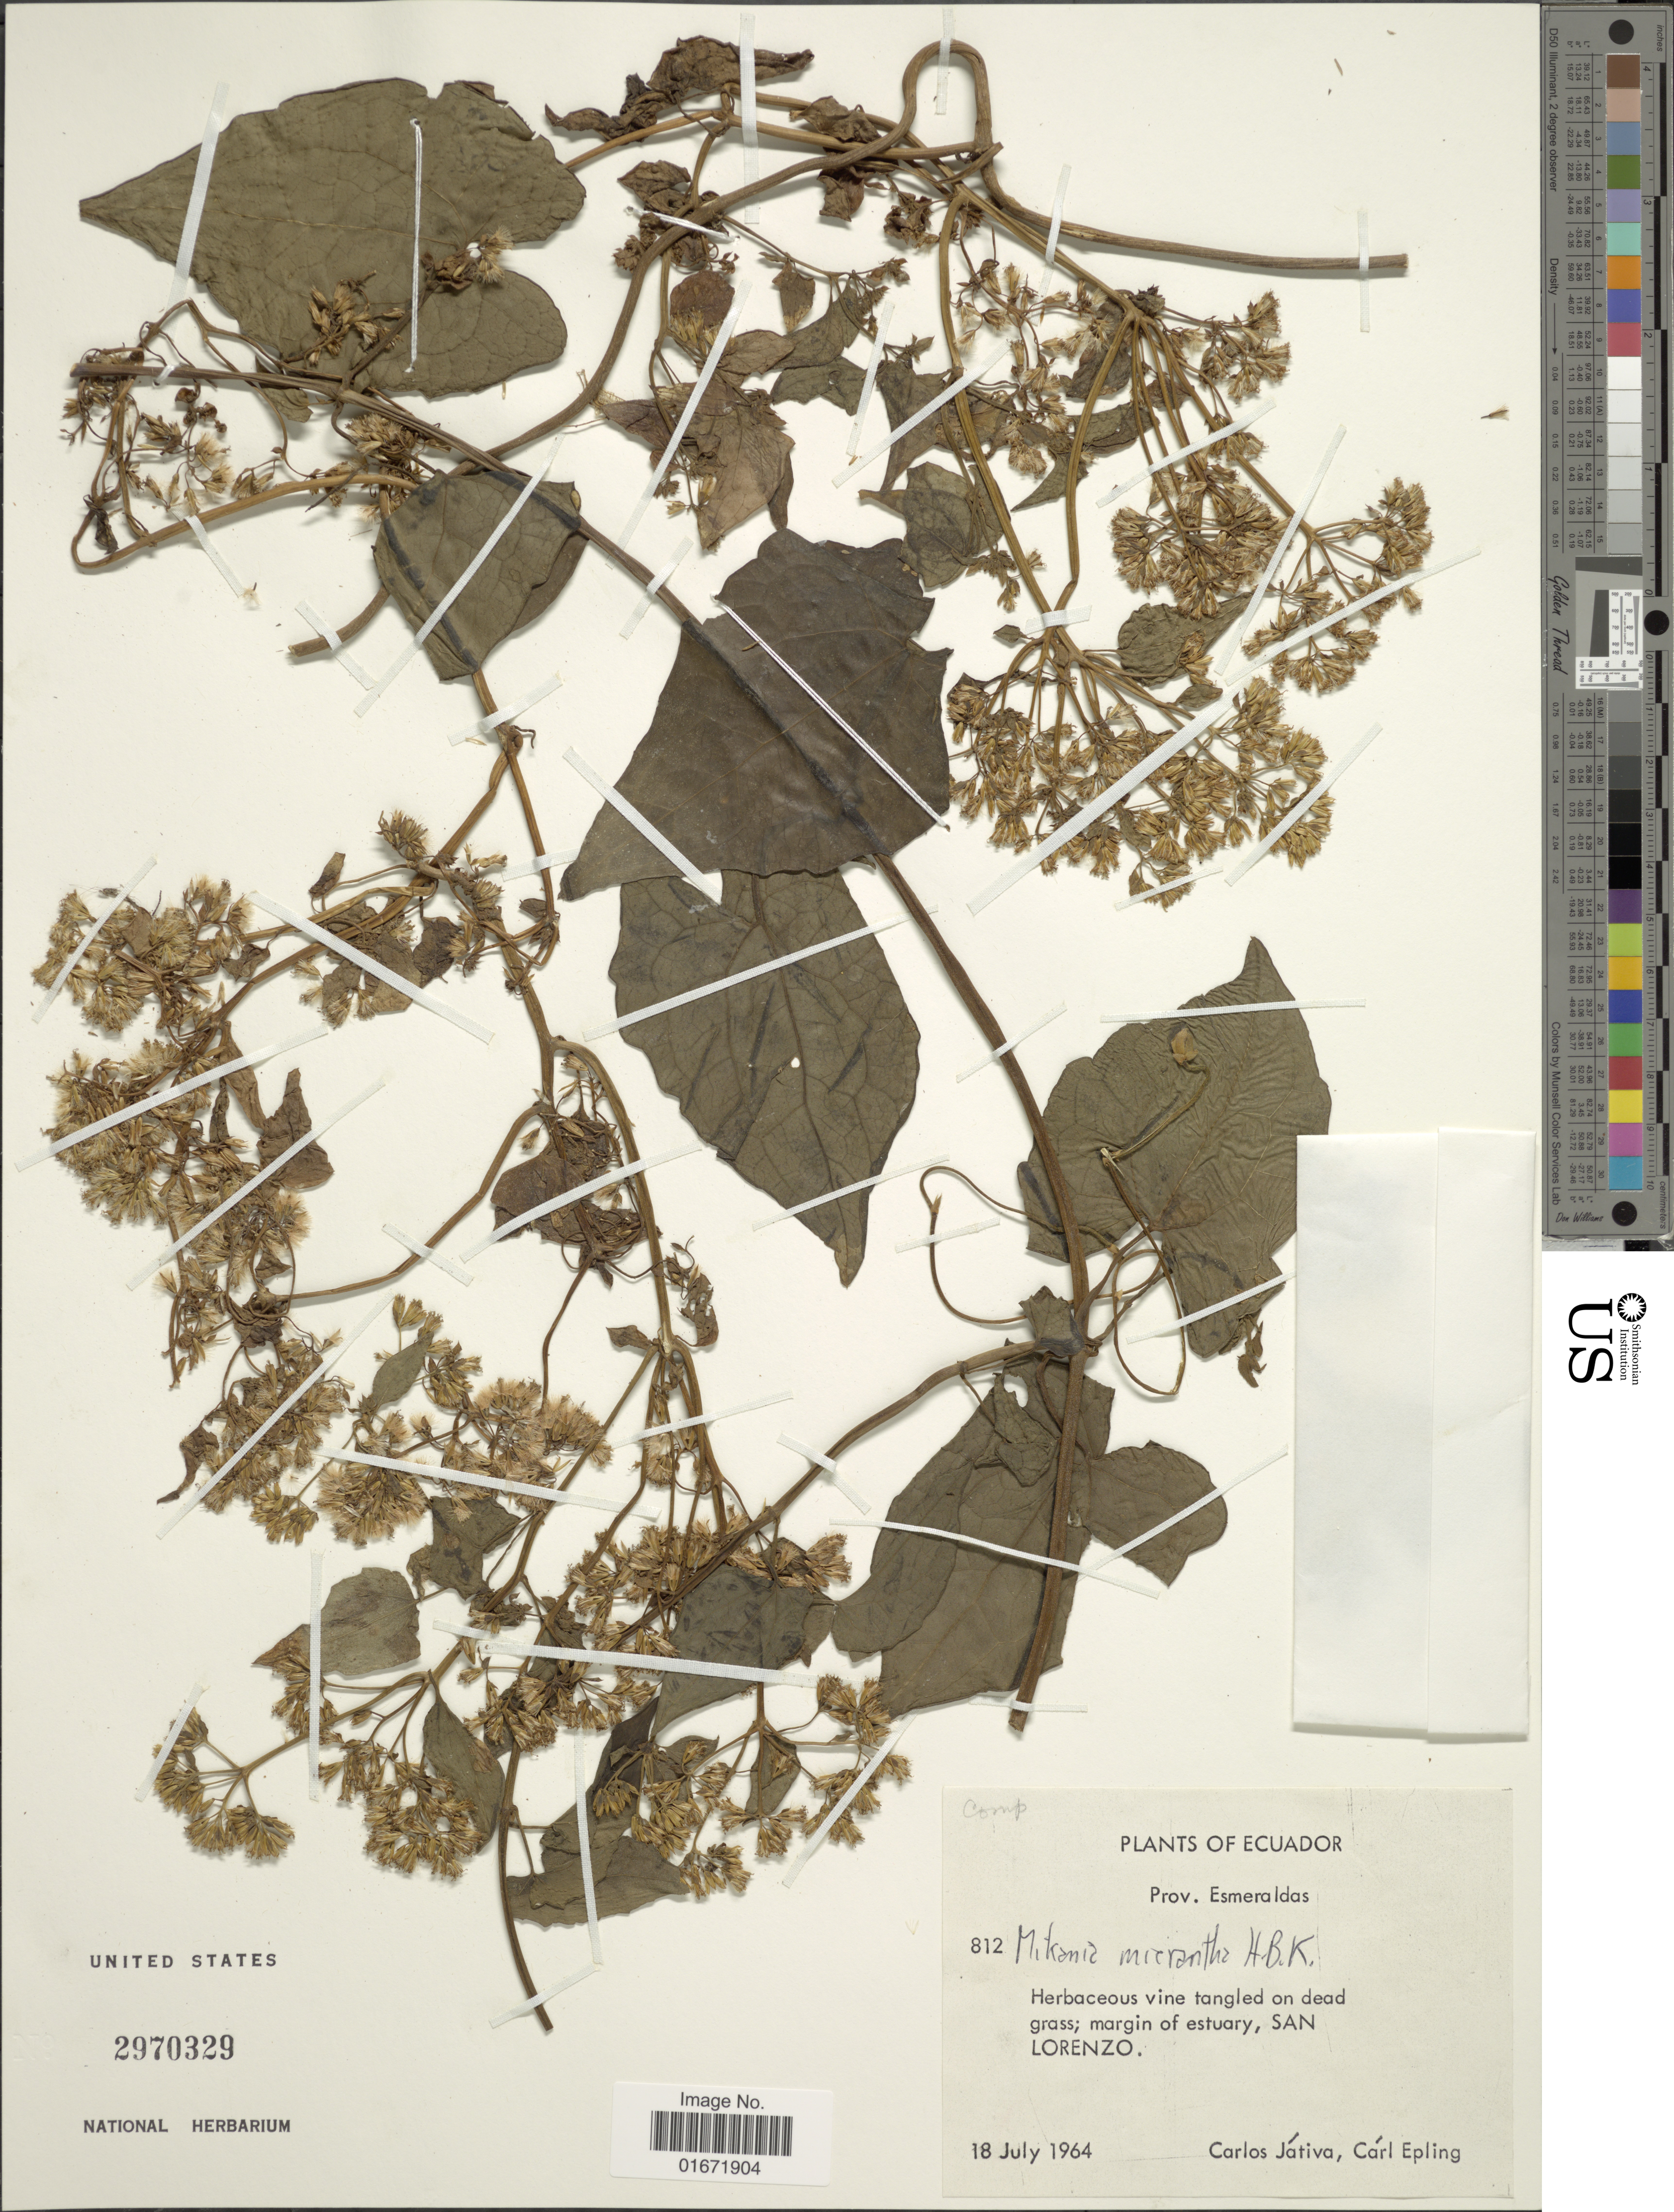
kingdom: Plantae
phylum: Tracheophyta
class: Magnoliopsida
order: Asterales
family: Asteraceae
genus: Mikania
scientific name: Mikania micrantha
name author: Kunth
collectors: C. D. Játiva & C. C. Epling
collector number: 812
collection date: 1964-07-18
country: Ecuador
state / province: Esmeraldas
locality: Prov. Esmeraldas. Margin of estuary, San Lorenzo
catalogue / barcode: US 2970329